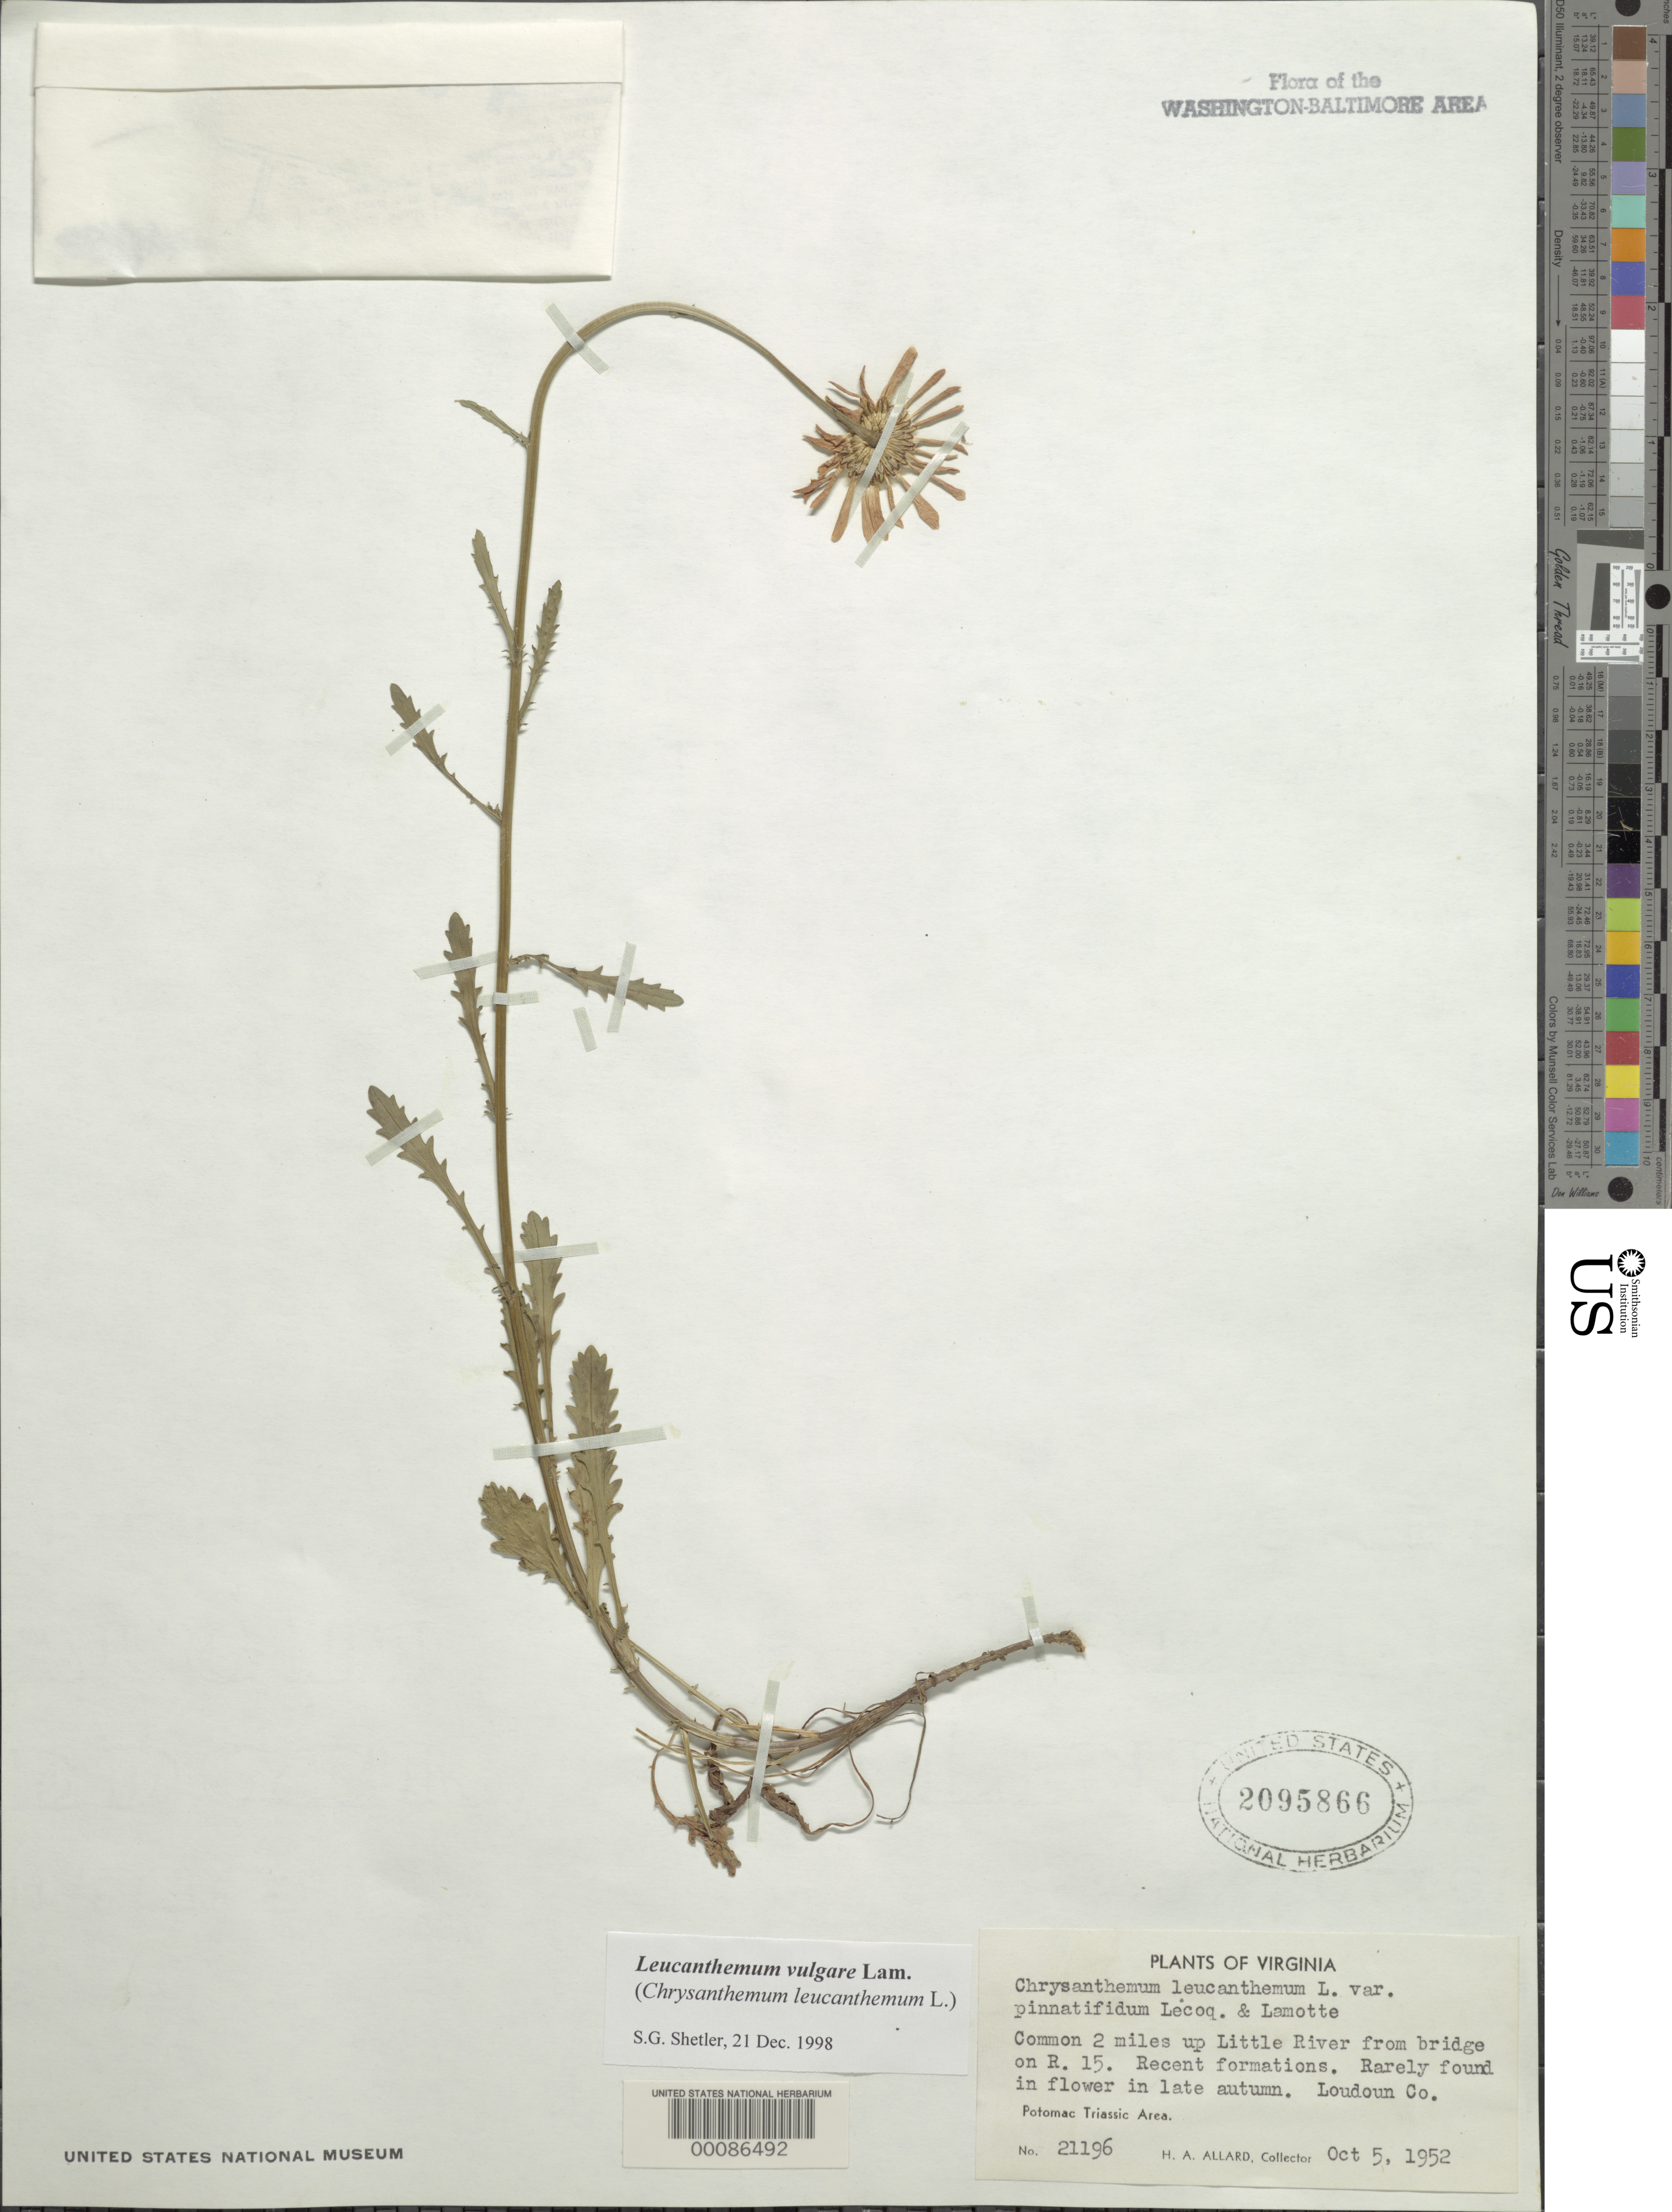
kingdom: Plantae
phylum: Tracheophyta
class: Magnoliopsida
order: Asterales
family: Asteraceae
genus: Leucanthemum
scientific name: Leucanthemum vulgare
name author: Lam.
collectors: H. A. Allard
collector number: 21196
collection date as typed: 05 Oct 1952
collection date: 1952-10-05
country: United States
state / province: Virginia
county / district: Loudoun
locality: Upstream from Rt. 15 on Little River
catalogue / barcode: US 2095866